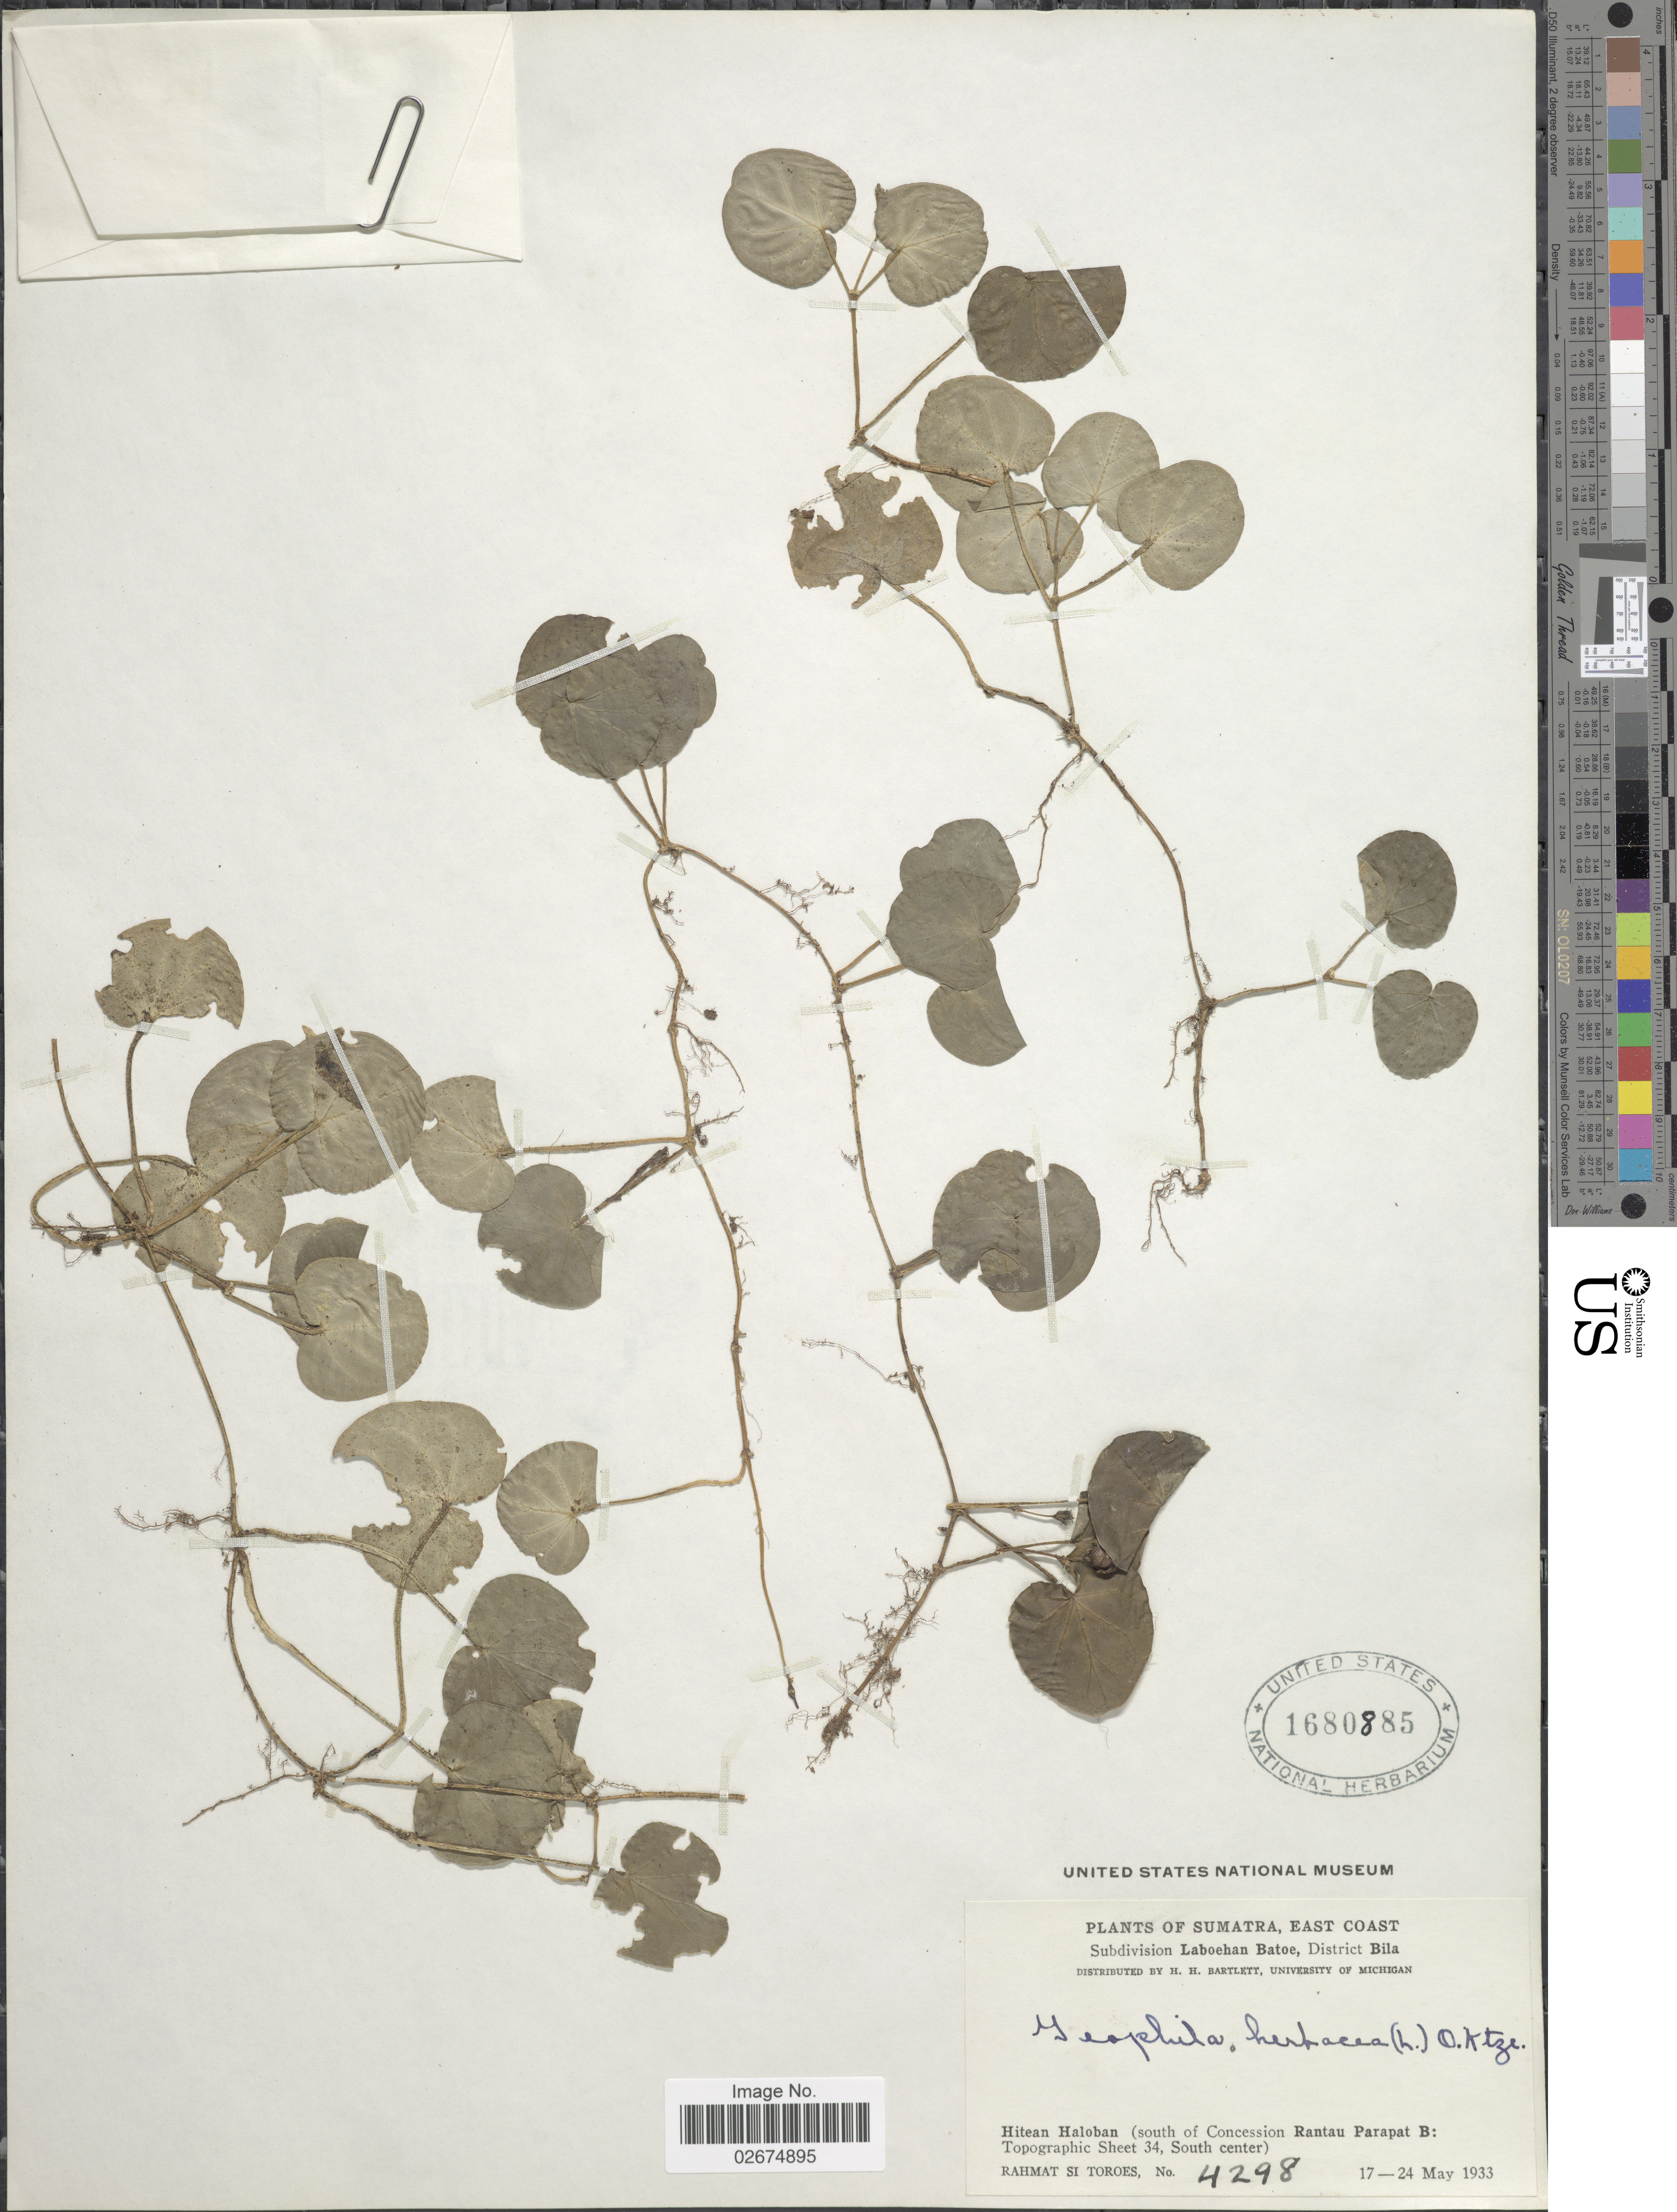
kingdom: Plantae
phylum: Tracheophyta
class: Magnoliopsida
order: Gentianales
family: Rubiaceae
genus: Geophila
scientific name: Geophila repens var. asiatica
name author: (Cham. & Schltdl.) Fosberg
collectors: Rahmat Si Boeea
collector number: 4298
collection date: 1933-05-17/1933-05-24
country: Indonesia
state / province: Sumatra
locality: East Coast. Subdivision Laboehan Batoe, District Bila. Hitean Haloban (south of Concession Rantau Parapat B: Topographic Sheet 34, South center)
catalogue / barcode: US 1680885